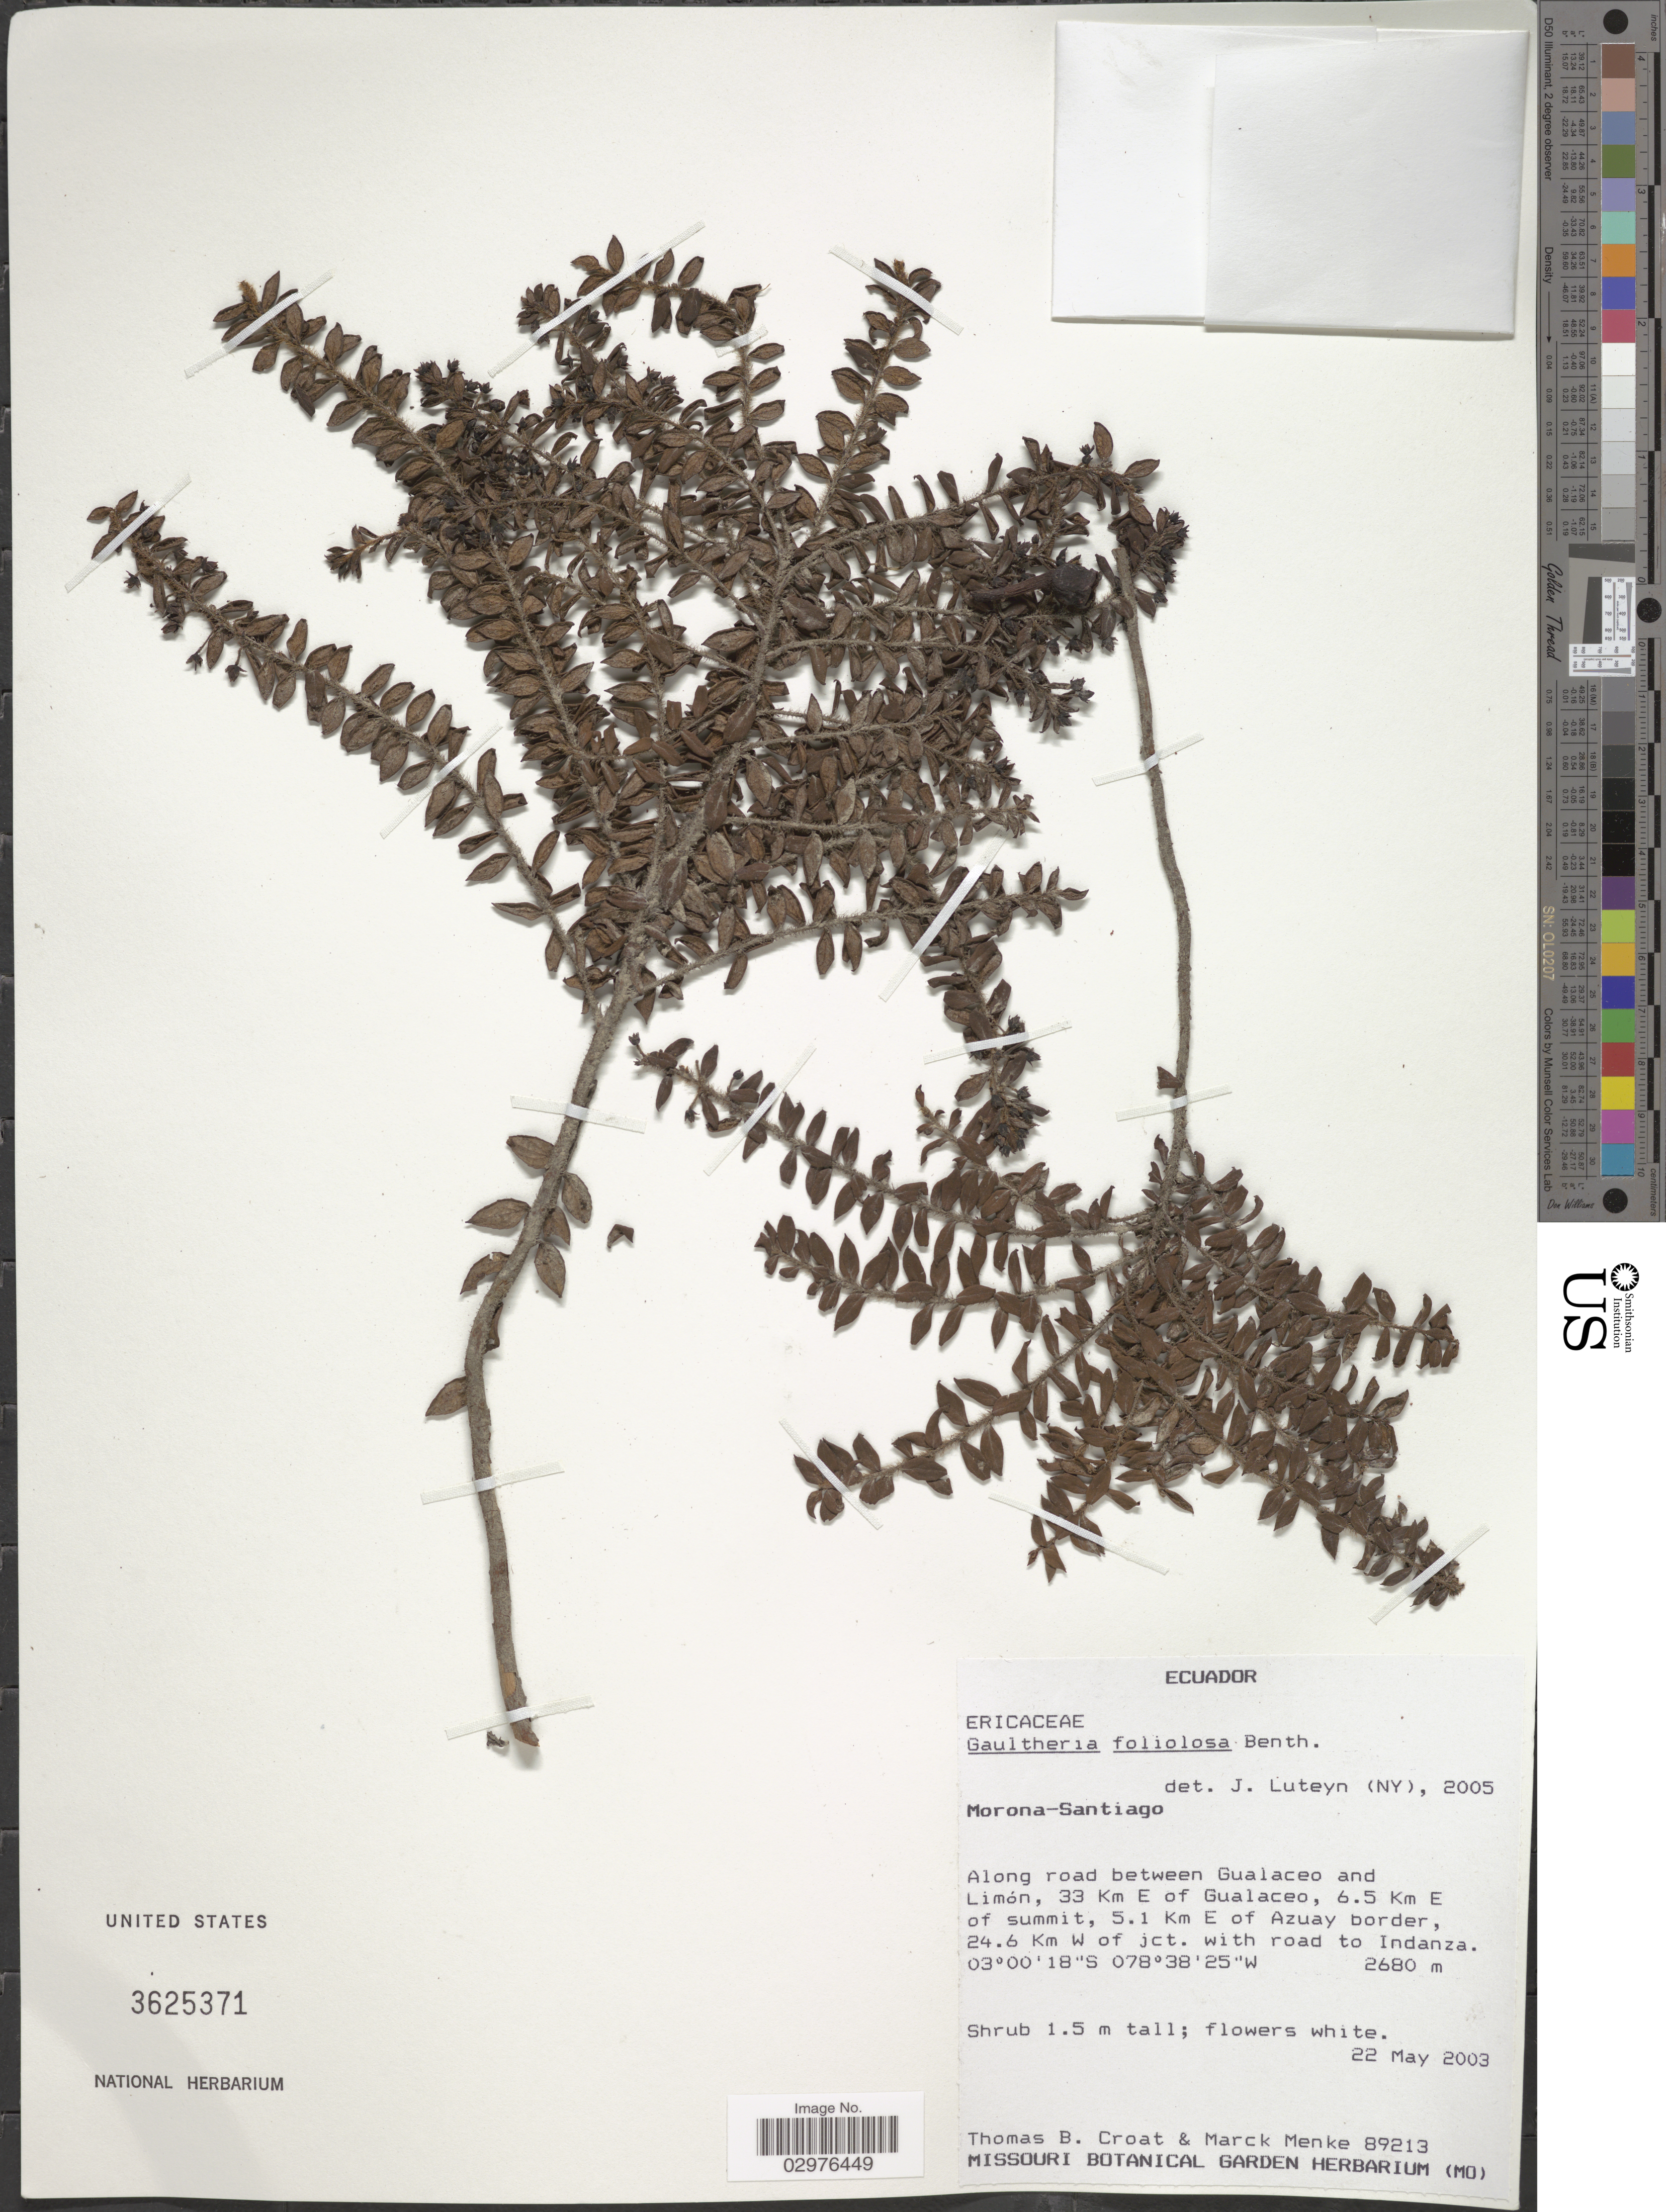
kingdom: Plantae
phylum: Tracheophyta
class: Magnoliopsida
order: Ericales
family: Ericaceae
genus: Gaultheria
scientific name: Gaultheria foliolosa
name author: Benth.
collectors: T. B. Croat & M. Menke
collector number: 89213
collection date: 2003-05-22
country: Ecuador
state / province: Morona-Santiago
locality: Along road between Gualaceo and Limón, 33 Km E of Gualaceo, 6.5 Km E of summit, 5.1 Km E of Azuay border, 24.6 Km W of jct. with road to Indanza.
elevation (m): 2680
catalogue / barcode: US 3625371